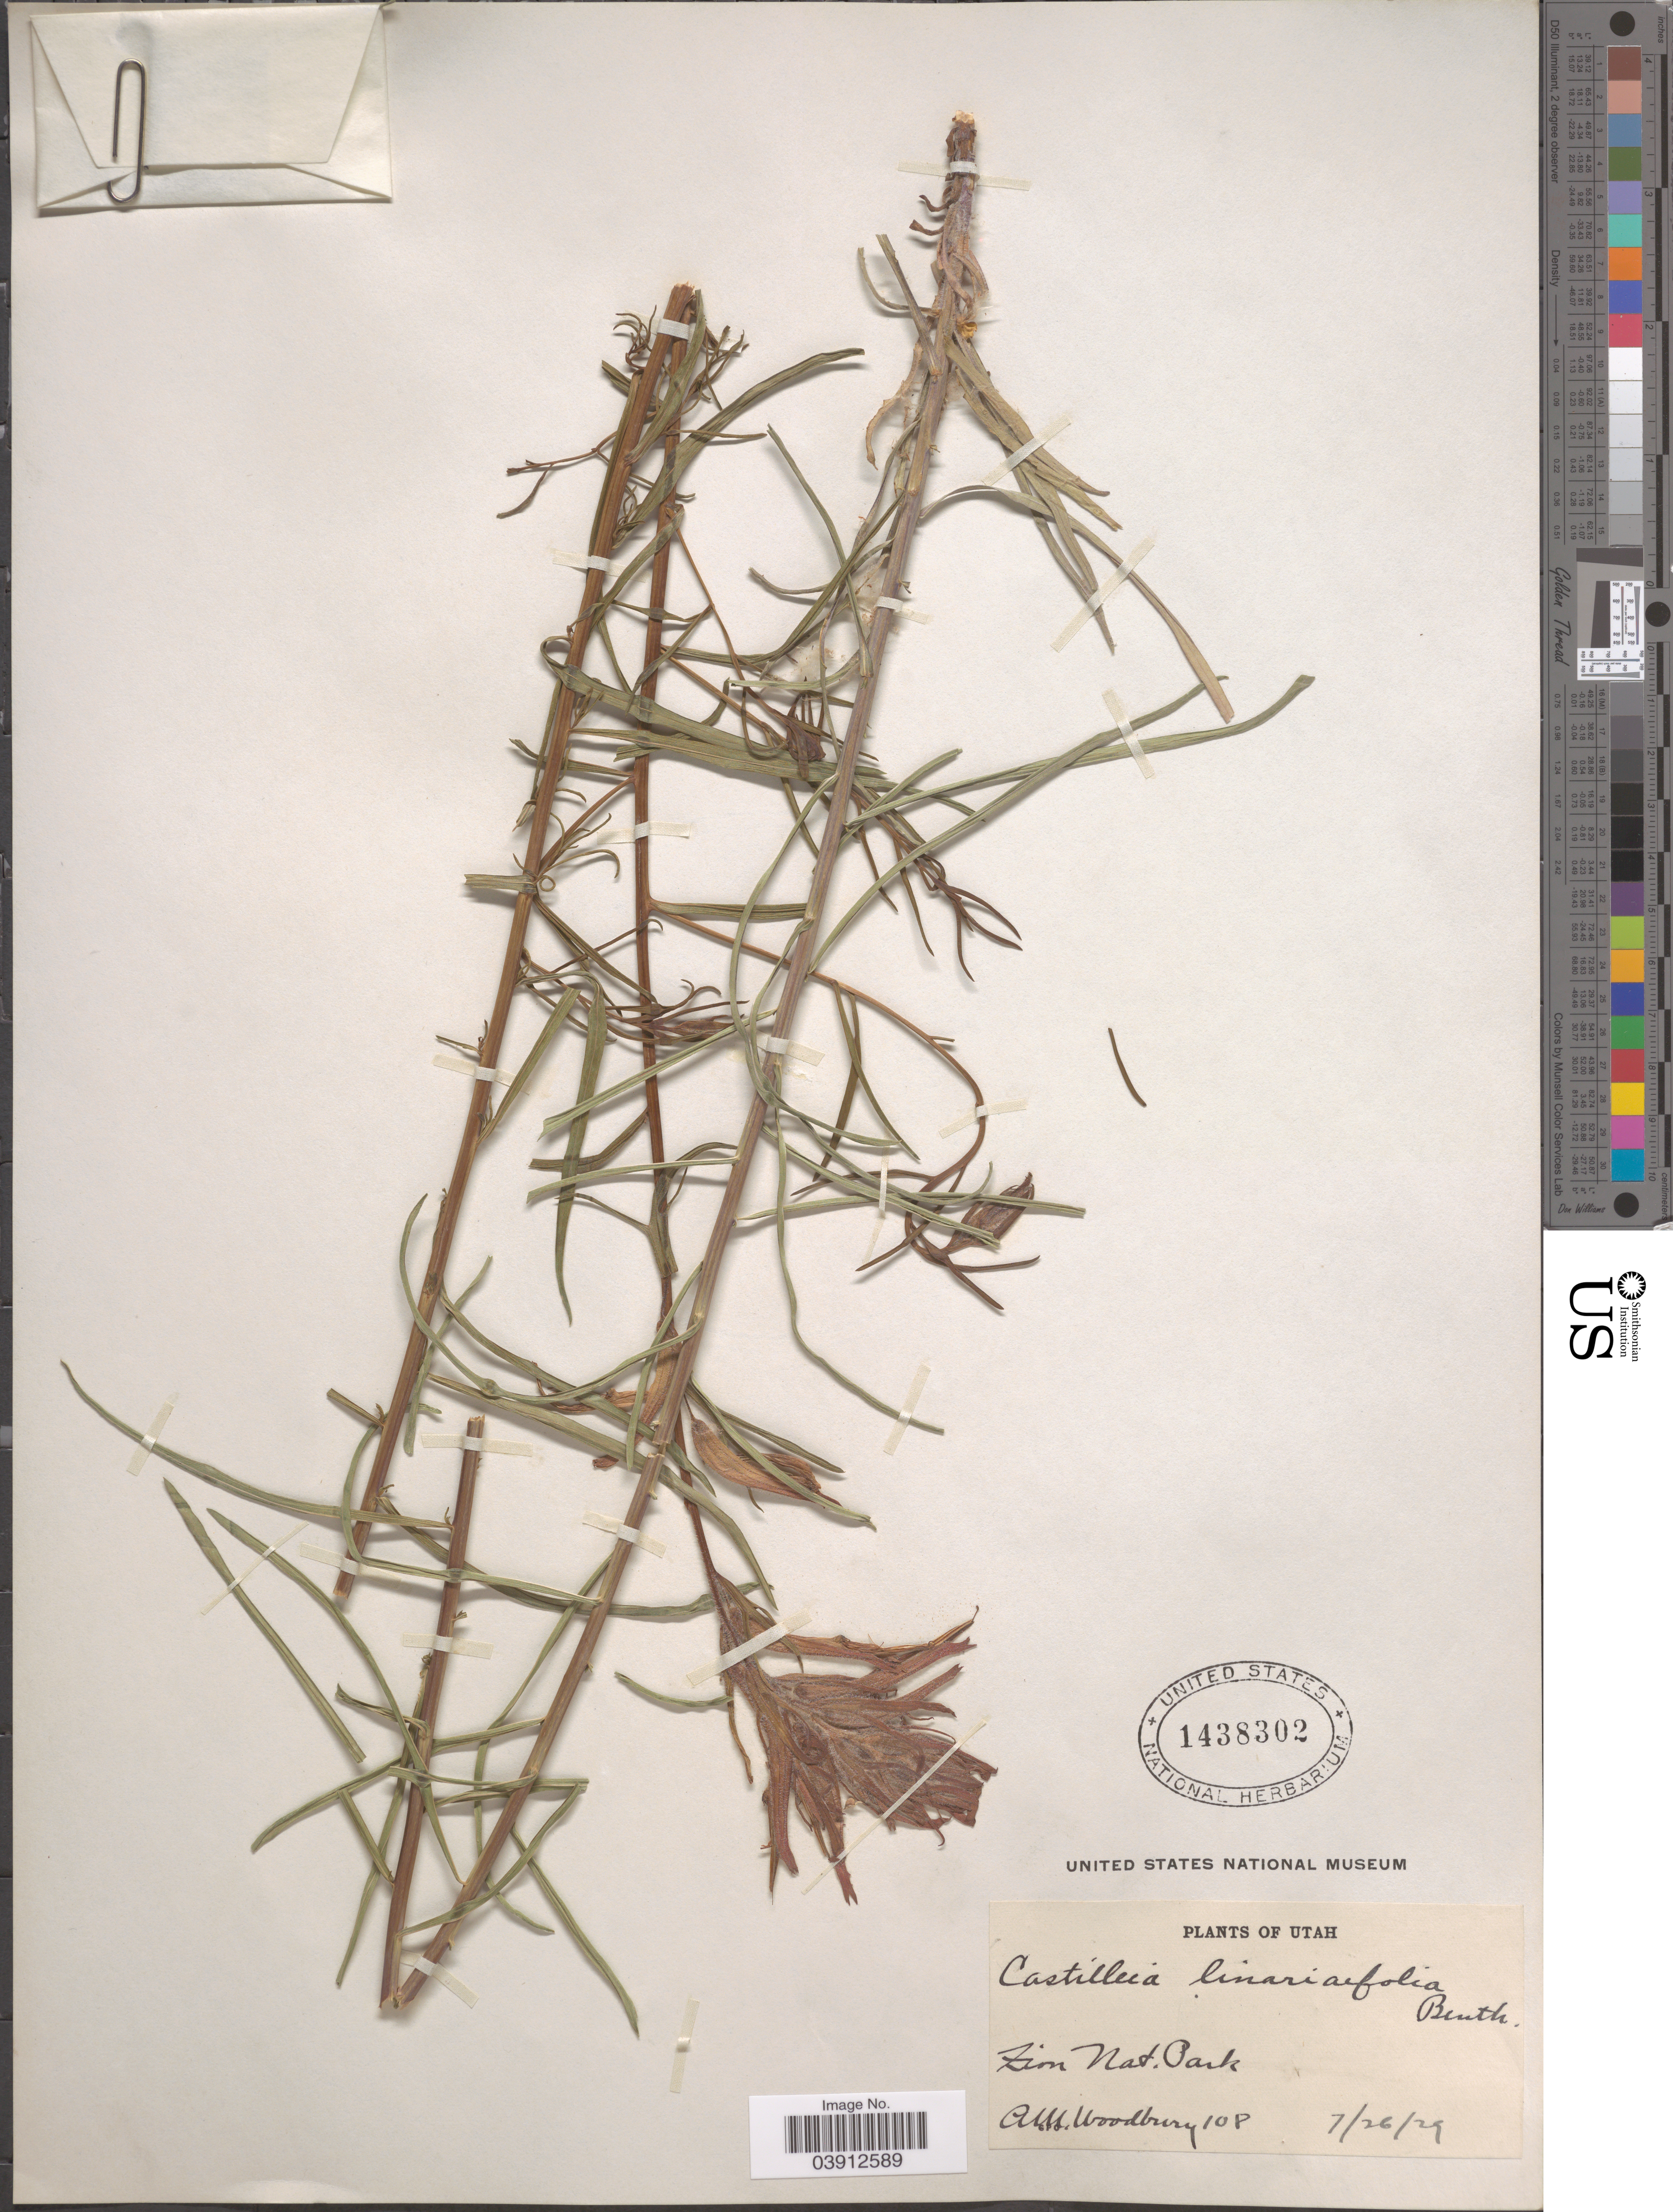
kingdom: Plantae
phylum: Tracheophyta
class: Magnoliopsida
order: Lamiales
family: Orobanchaceae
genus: Castilleja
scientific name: Castilleja linariifolia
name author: Benth.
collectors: A. M. Woodbury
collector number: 108*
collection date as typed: Transcribed d/m/y: 26/7/29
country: United States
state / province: Utah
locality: Zion Nat. Park.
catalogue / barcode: US 1438302